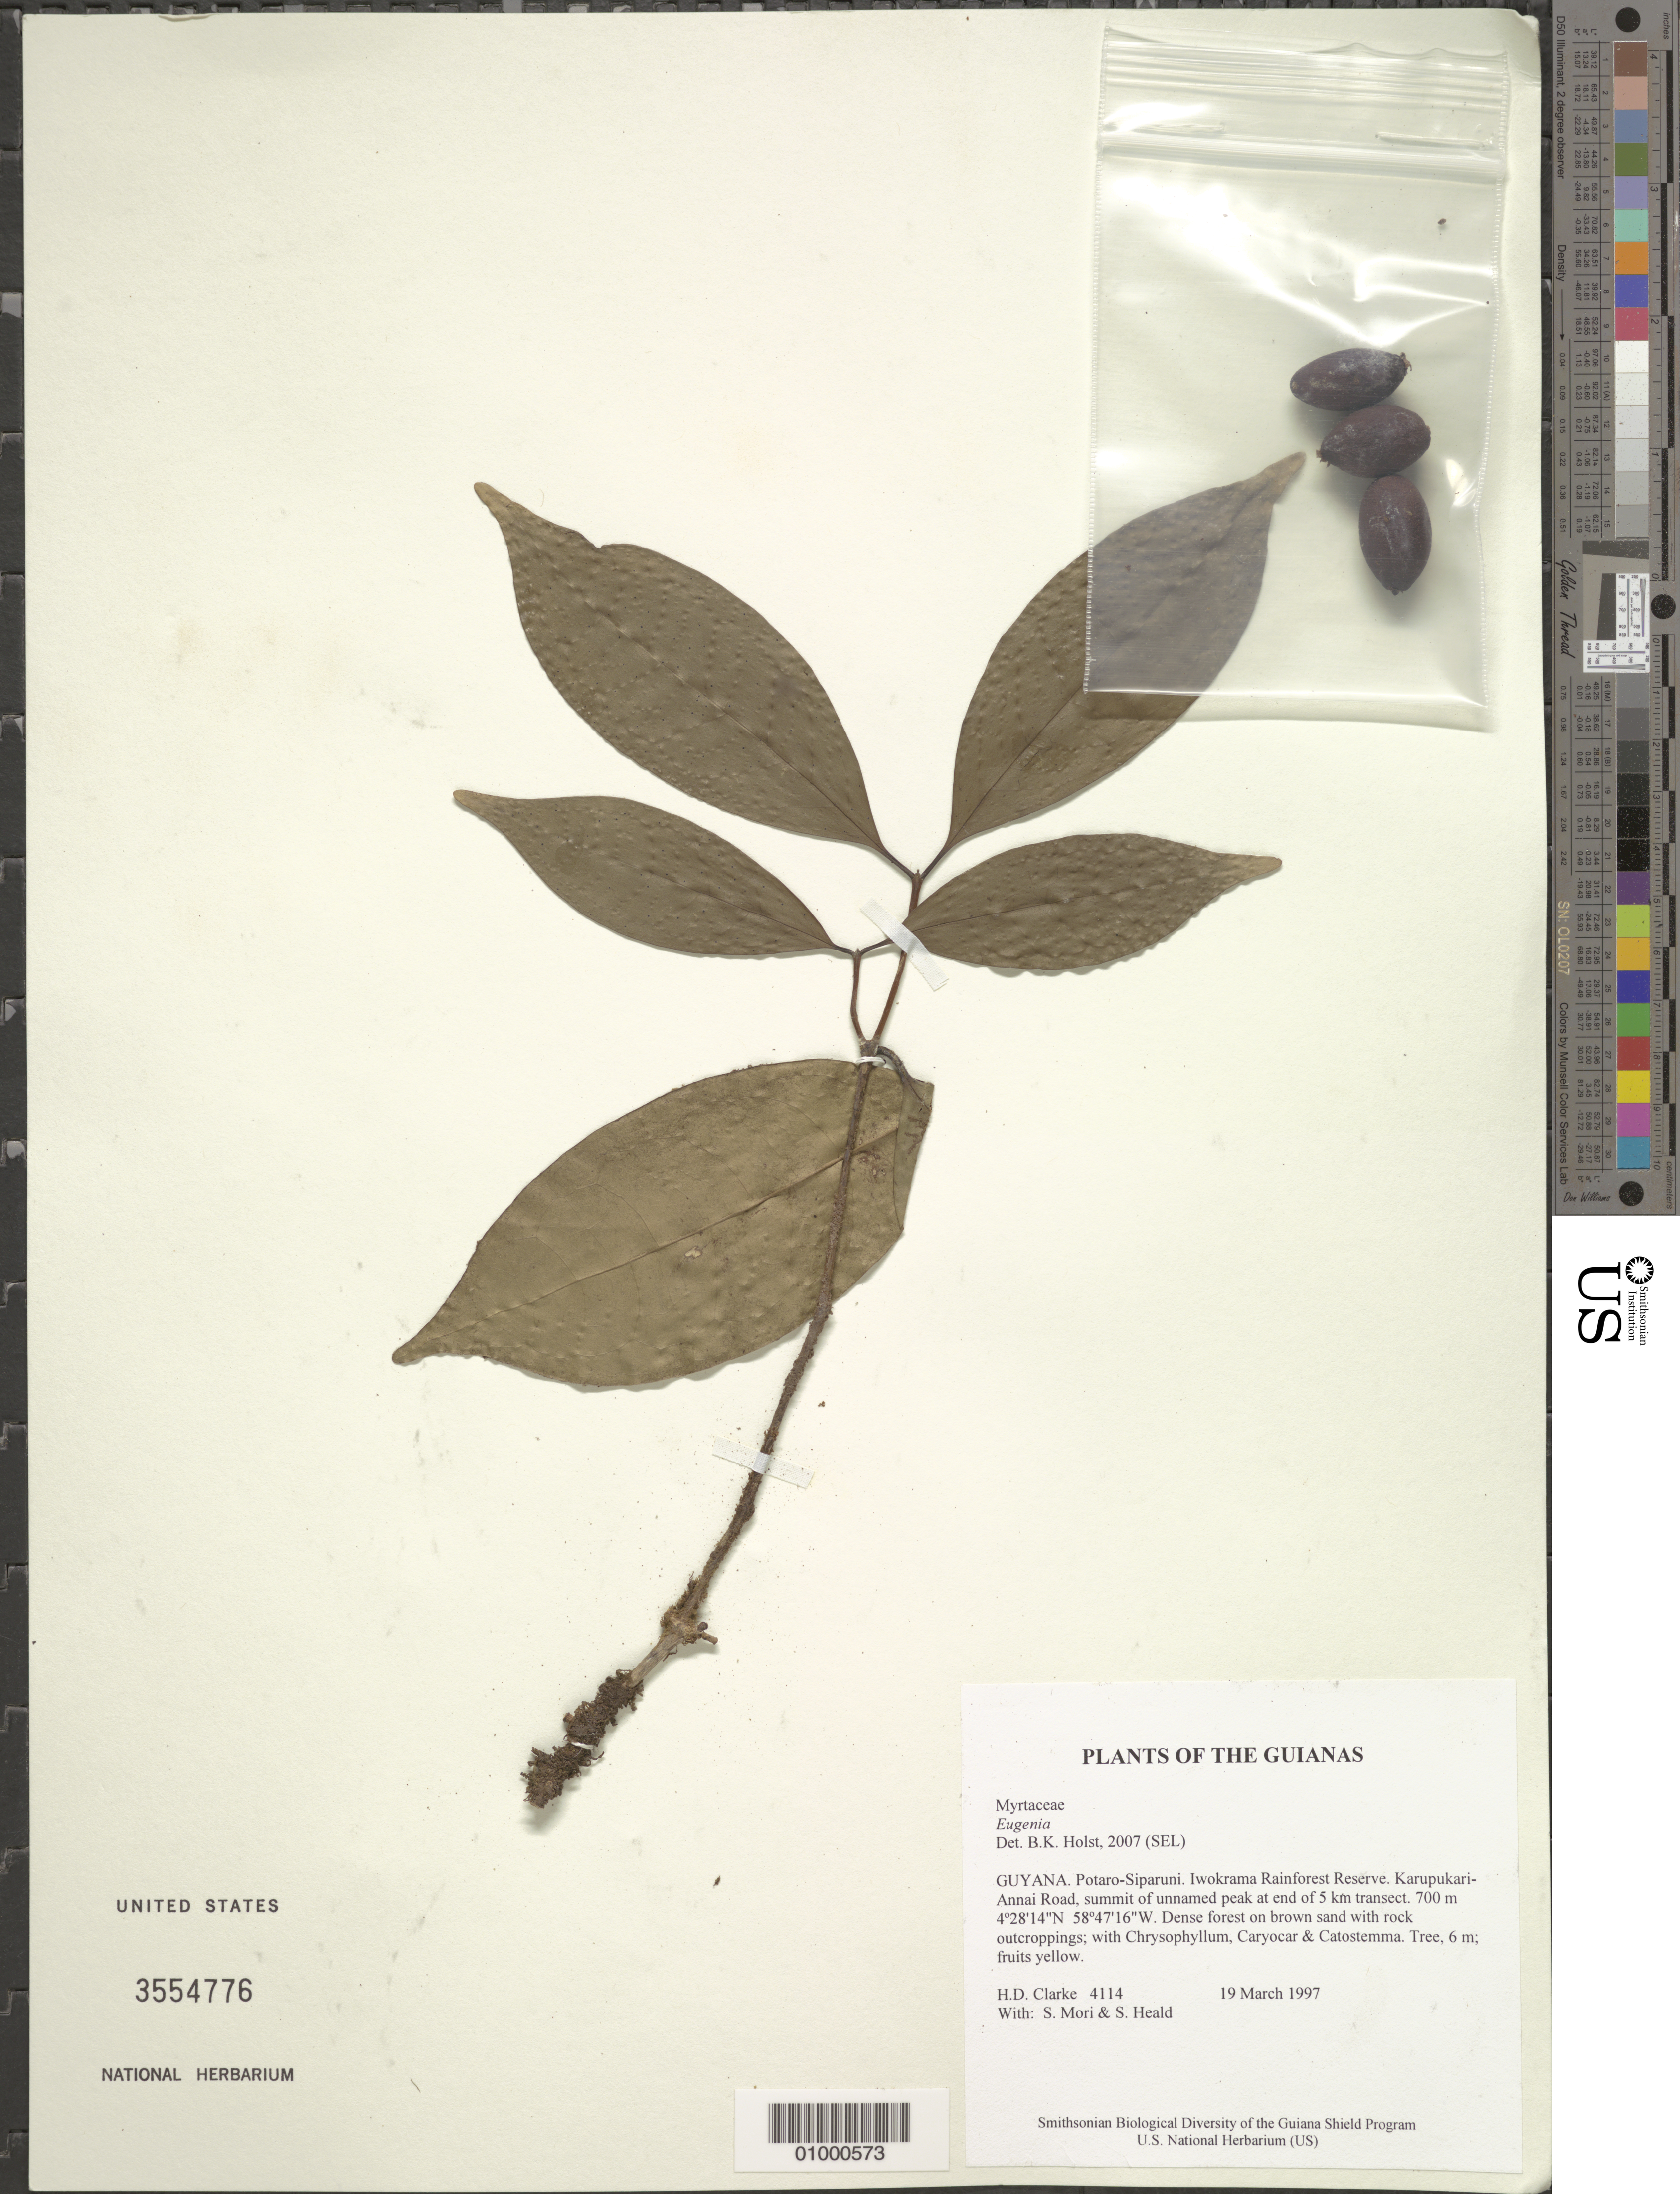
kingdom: Plantae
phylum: Tracheophyta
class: Magnoliopsida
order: Myrtales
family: Myrtaceae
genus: Eugenia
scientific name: Eugenia sp.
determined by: Holst, Bruce K.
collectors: H. D. Clarke, S. Mori & S. Heald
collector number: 4114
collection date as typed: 19 March 1997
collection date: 1997-03-19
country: Guyana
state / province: Potaro-Siparuni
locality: Iwokrama Rainforest Reserve. Karupukari-Annai Road, summit of unnamed peak at end of 5 km transect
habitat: Dense forest on brown sand with rock outcroppings; with Chrysophyllum, Caryocar & Catostemma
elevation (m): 700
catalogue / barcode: US 3554776